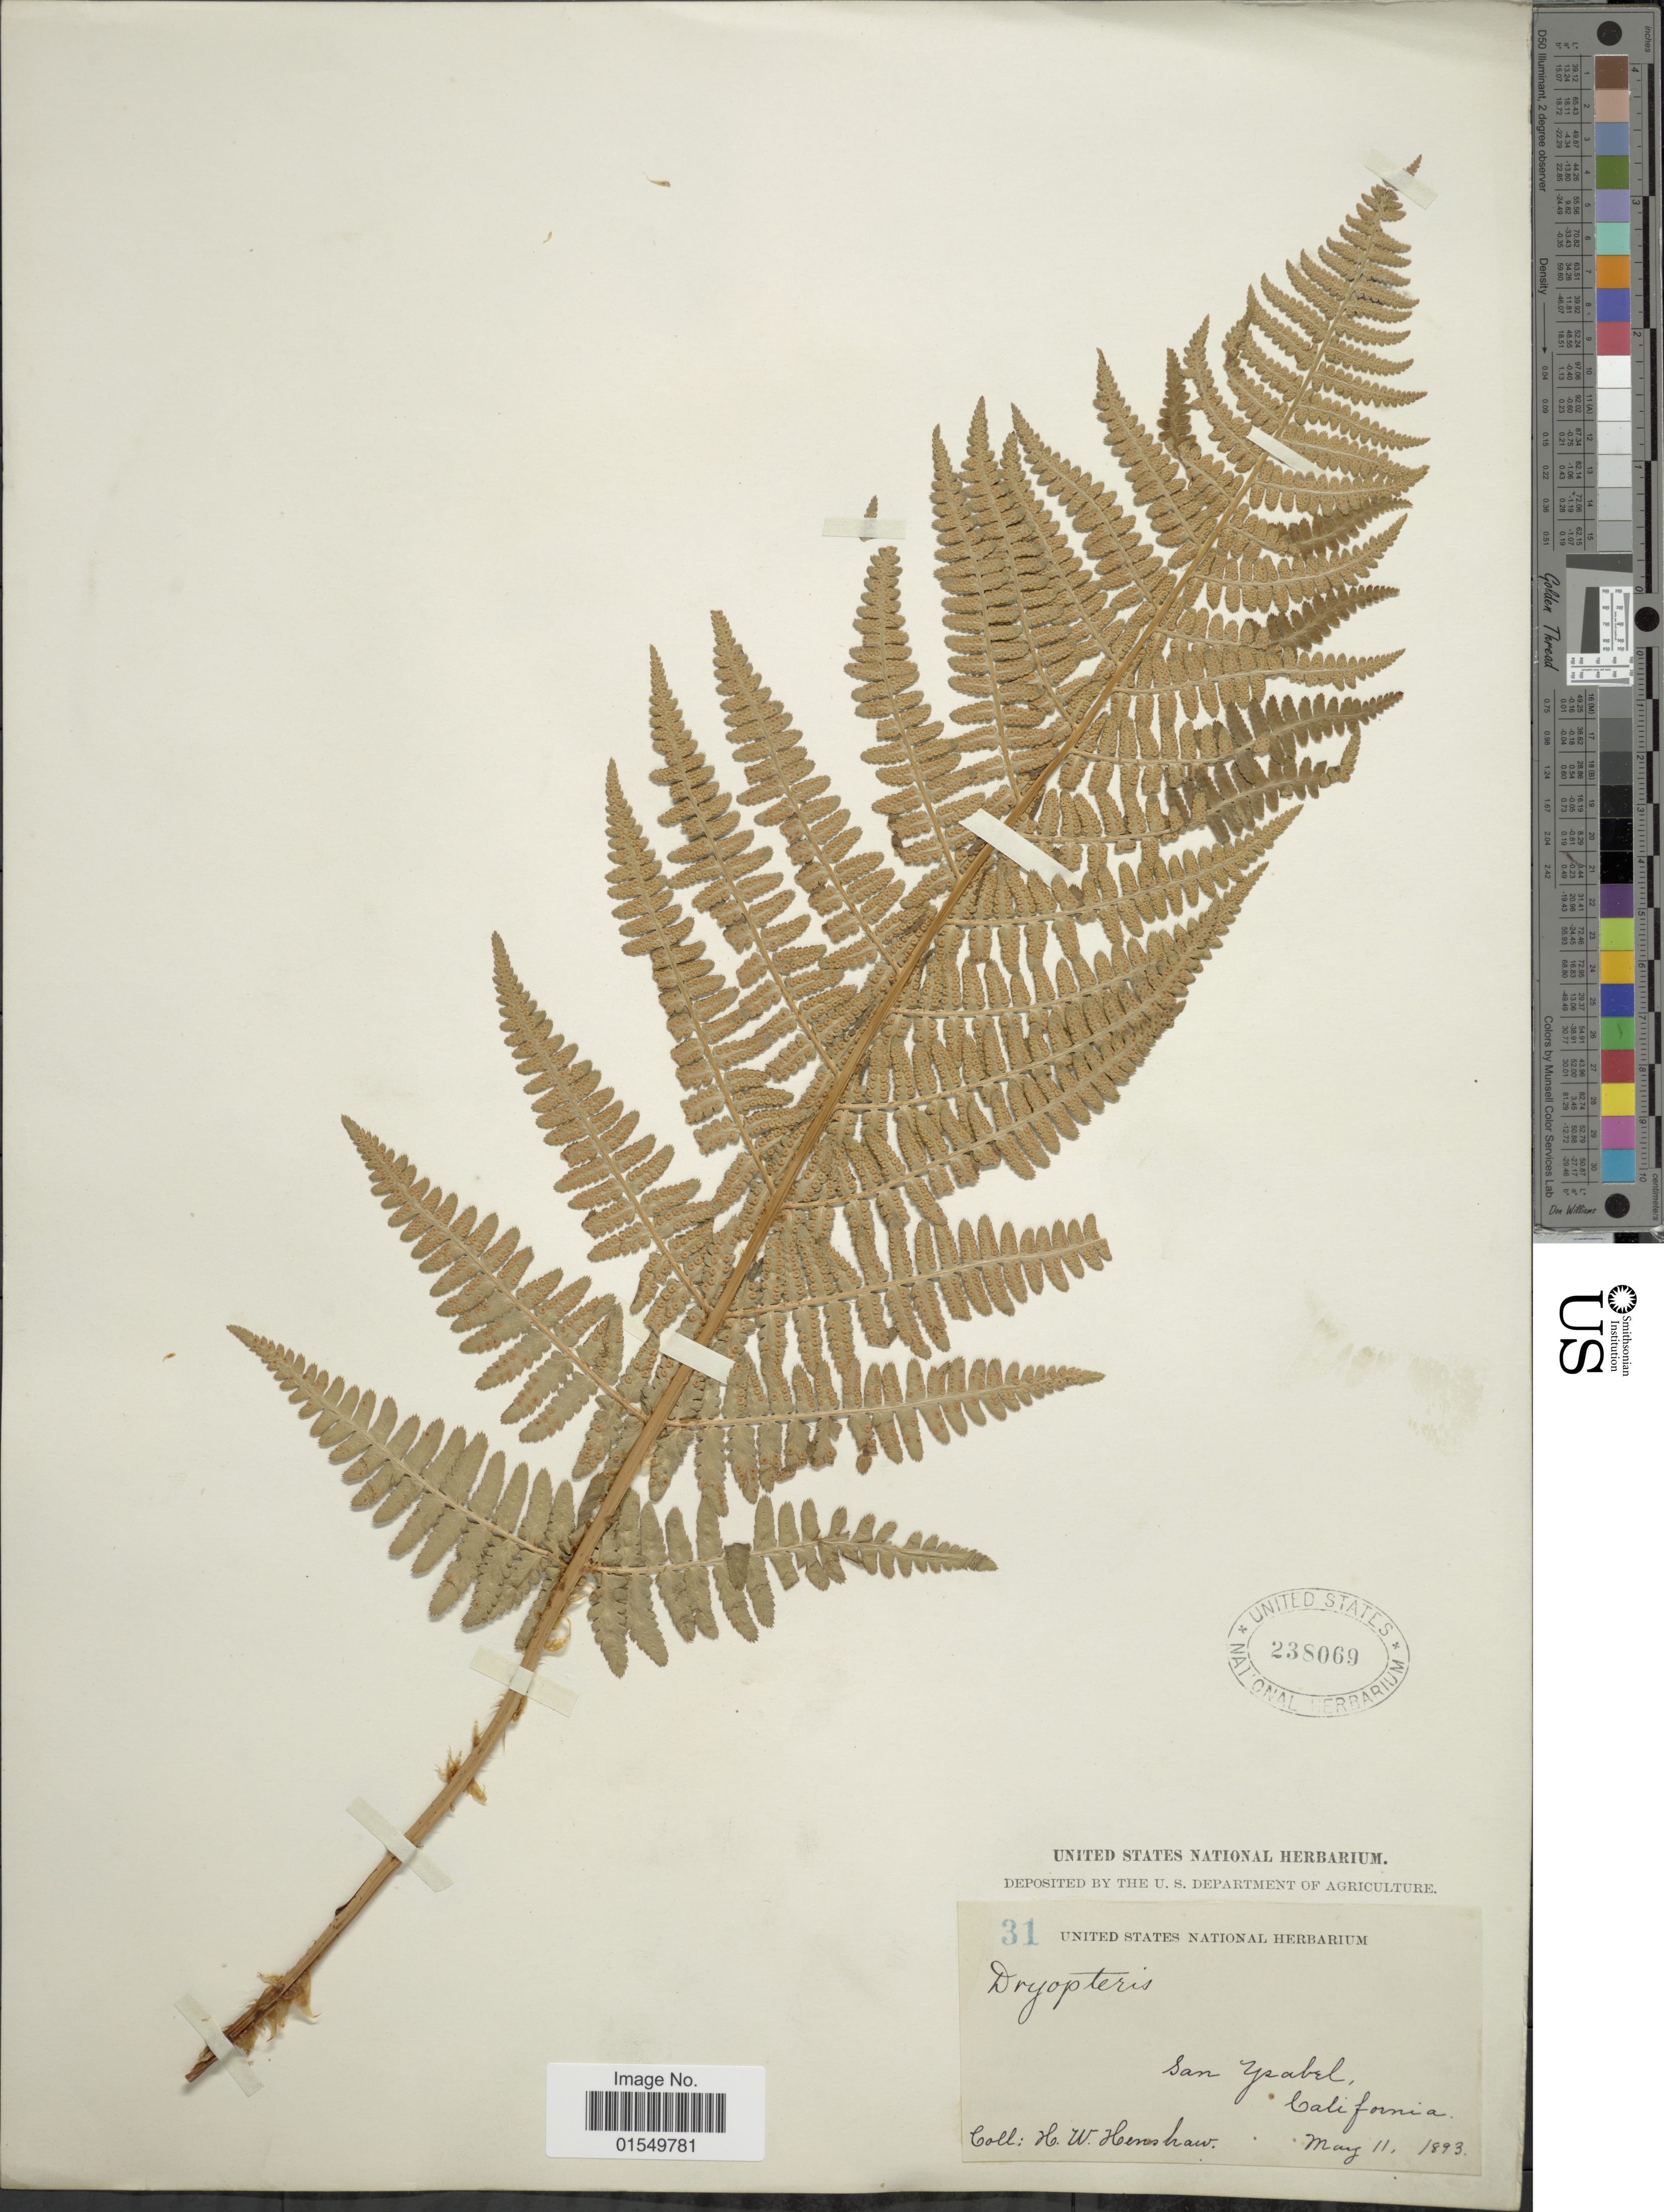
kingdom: Plantae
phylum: Tracheophyta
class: Polypodiopsida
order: Polypodiales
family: Dryopteridaceae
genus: Dryopteris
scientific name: Dryopteris arguta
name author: (Kaulf.) Maxon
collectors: H. Henshaw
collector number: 31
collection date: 1893-05-11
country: United States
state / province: California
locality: San Ysabel, California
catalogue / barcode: US 238069